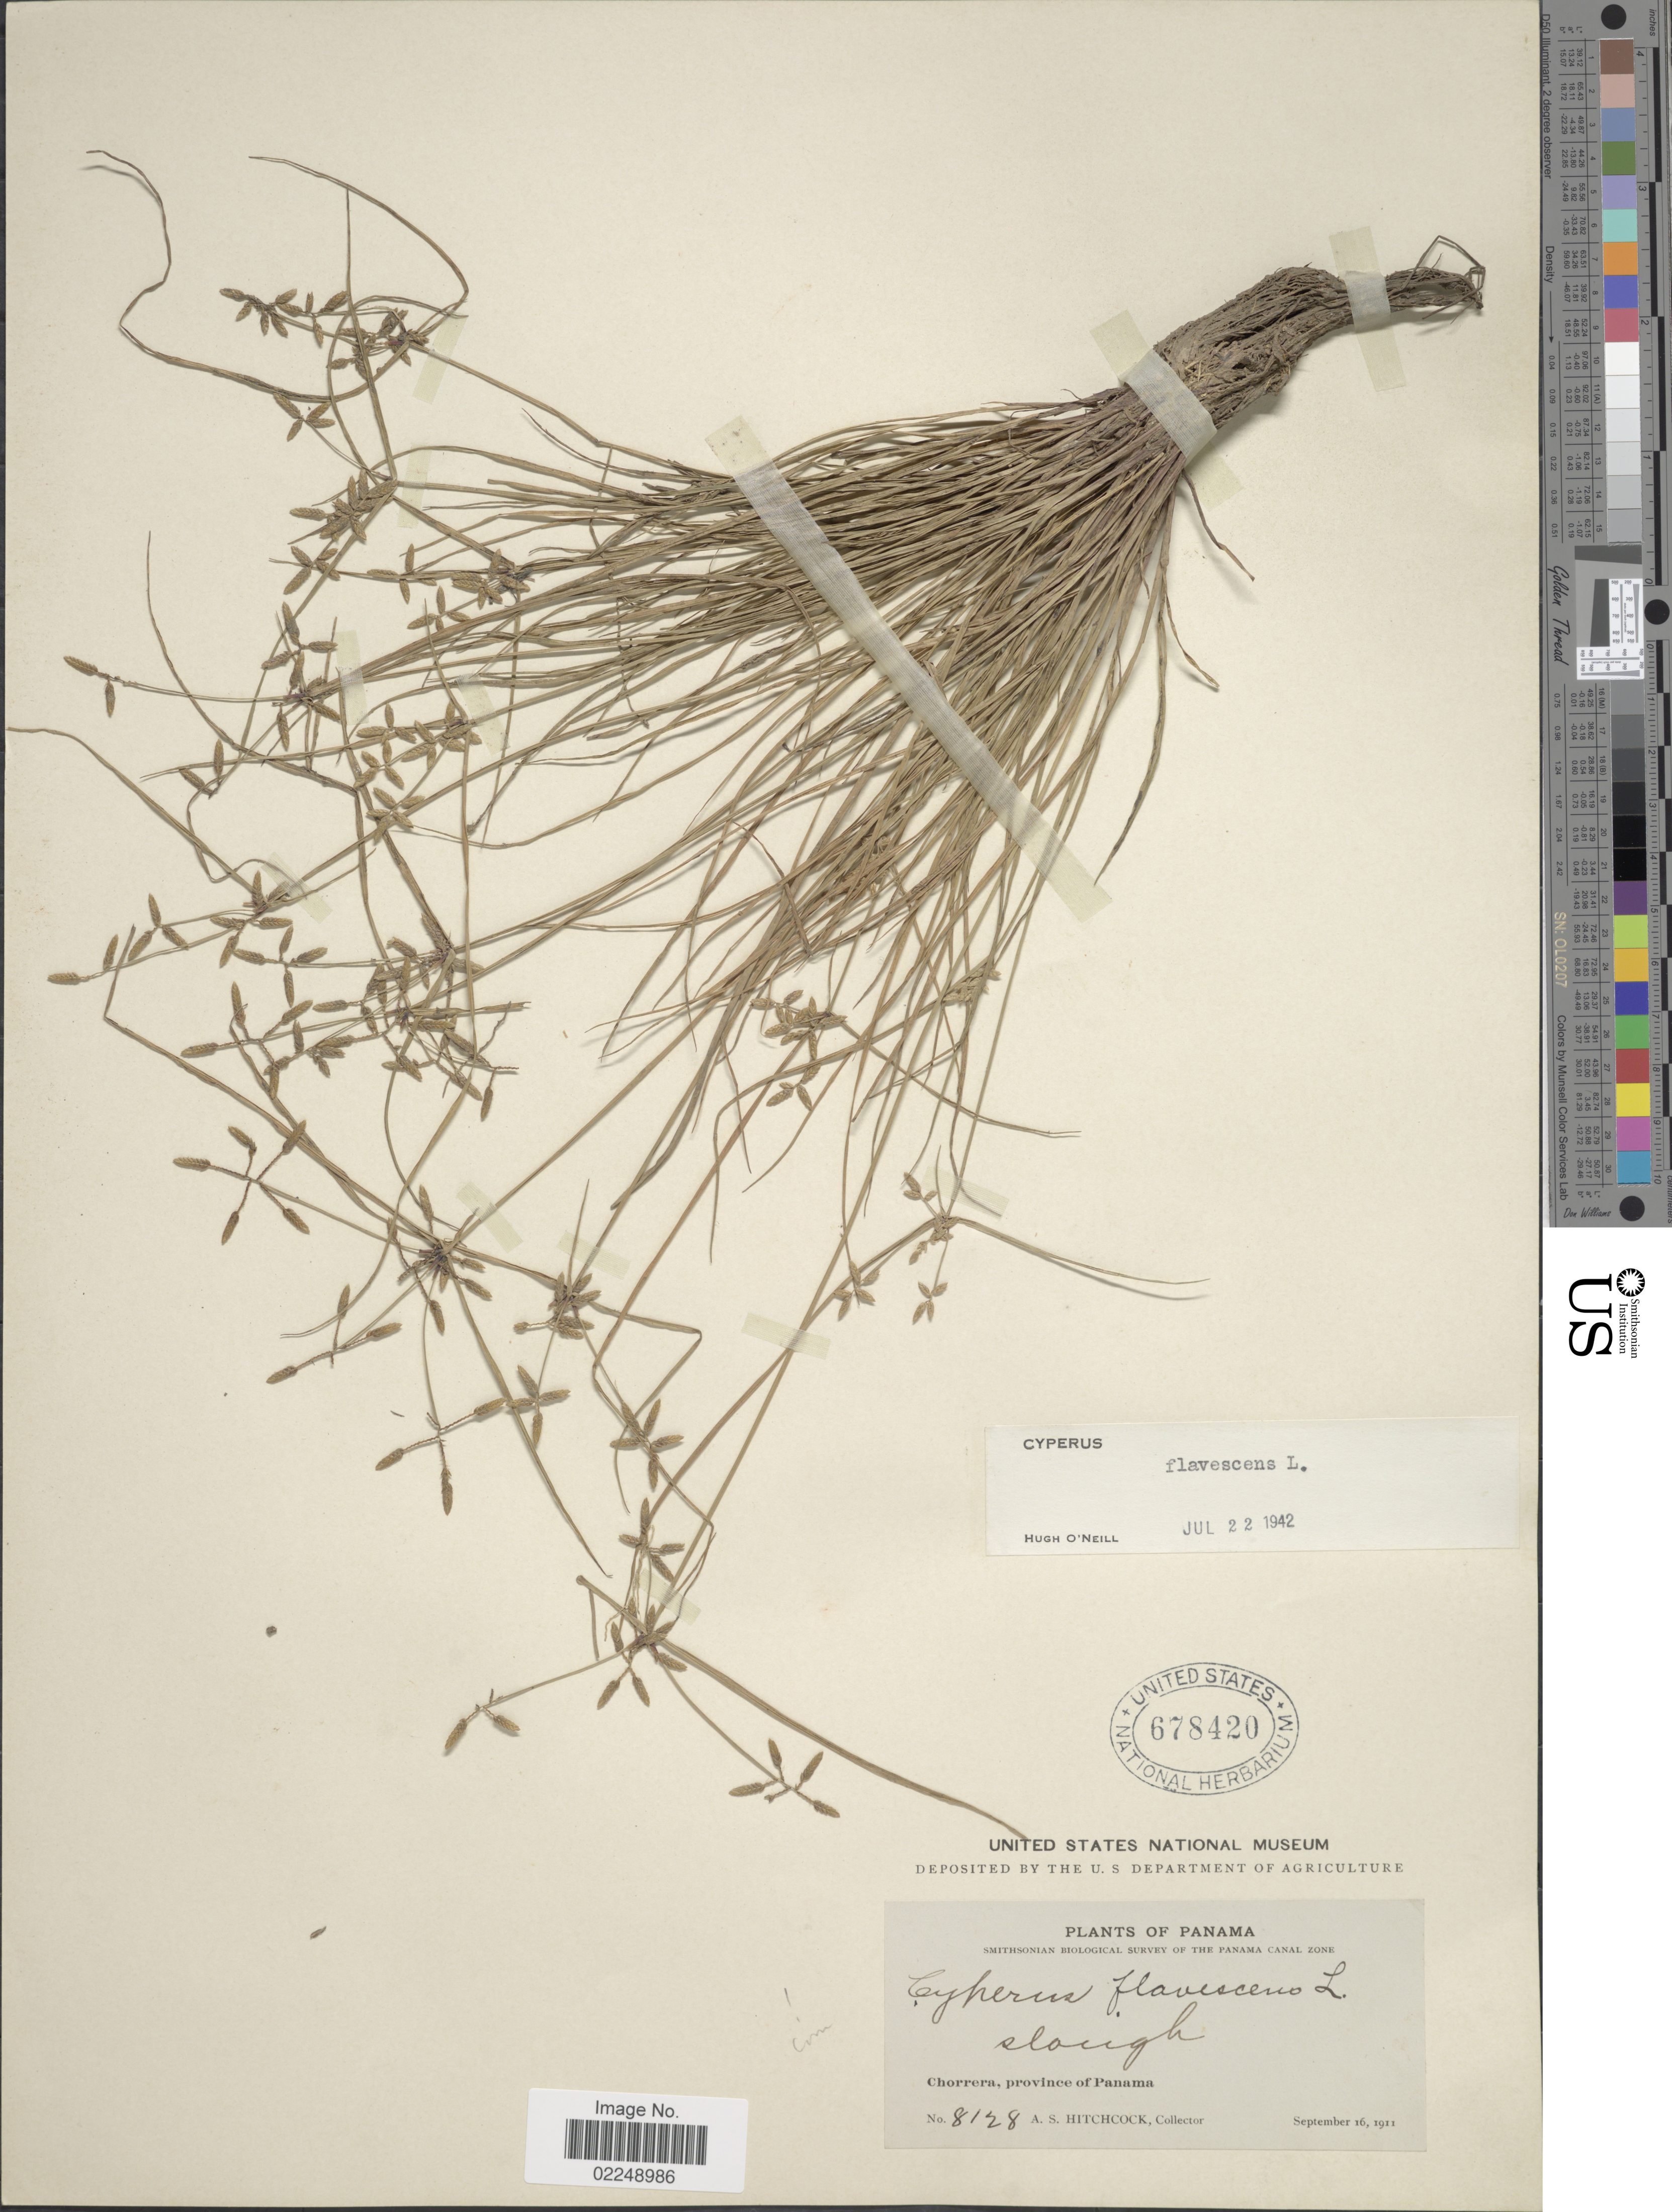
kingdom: Plantae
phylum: Tracheophyta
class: Liliopsida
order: Poales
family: Cyperaceae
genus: Cyperus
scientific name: Cyperus flavescens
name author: L.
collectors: A. S. Hitchcock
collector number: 8128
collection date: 1911-09-16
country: Panama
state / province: Panamá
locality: Chorrera, Panam Canal Zone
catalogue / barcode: US 678420